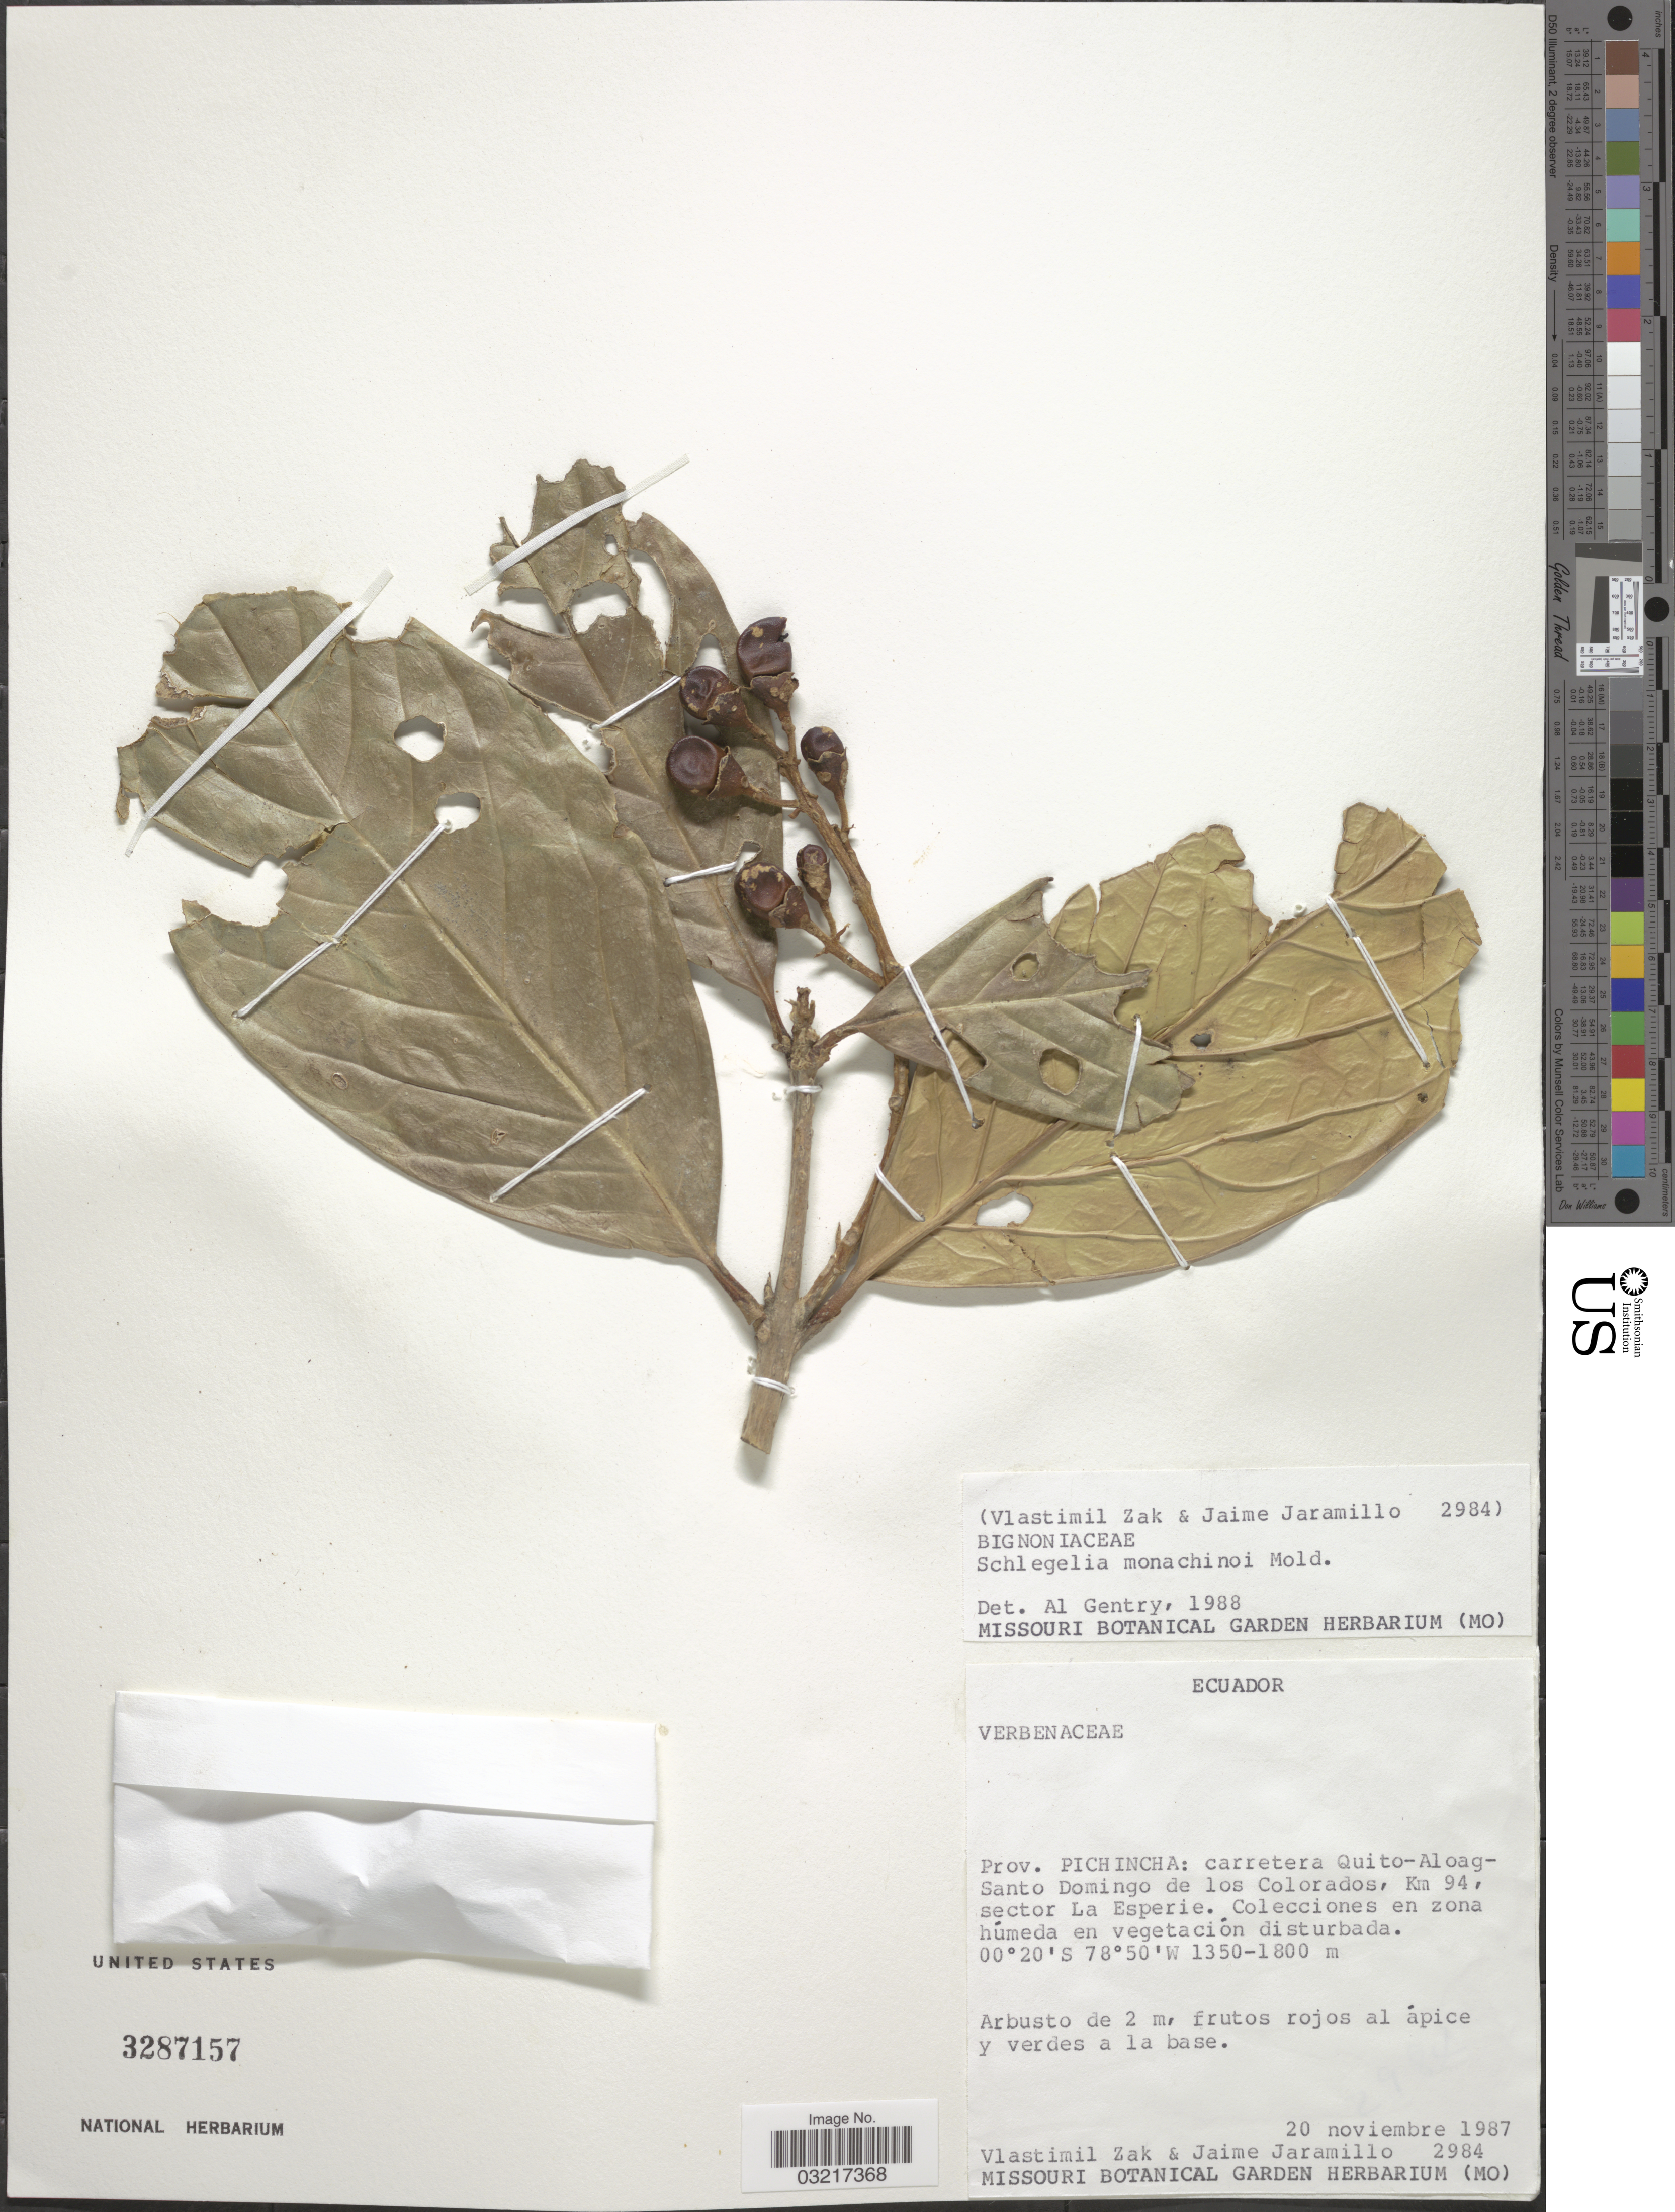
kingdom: Plantae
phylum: Tracheophyta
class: Magnoliopsida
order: Lamiales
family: Schlegeliaceae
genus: Schlegelia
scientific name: Schlegelia monachinoi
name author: Moldenke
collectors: V. Zak & J. Jaramillo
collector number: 2984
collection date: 1987-11-20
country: Ecuador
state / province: Pichincha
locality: Carretera Quito-Aloag-Santo Domingo de los Colorados, Km 94, sector La Esperie. Colecciones en zona húmeda en vegetación disturbada.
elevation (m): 1350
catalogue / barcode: US 3287157